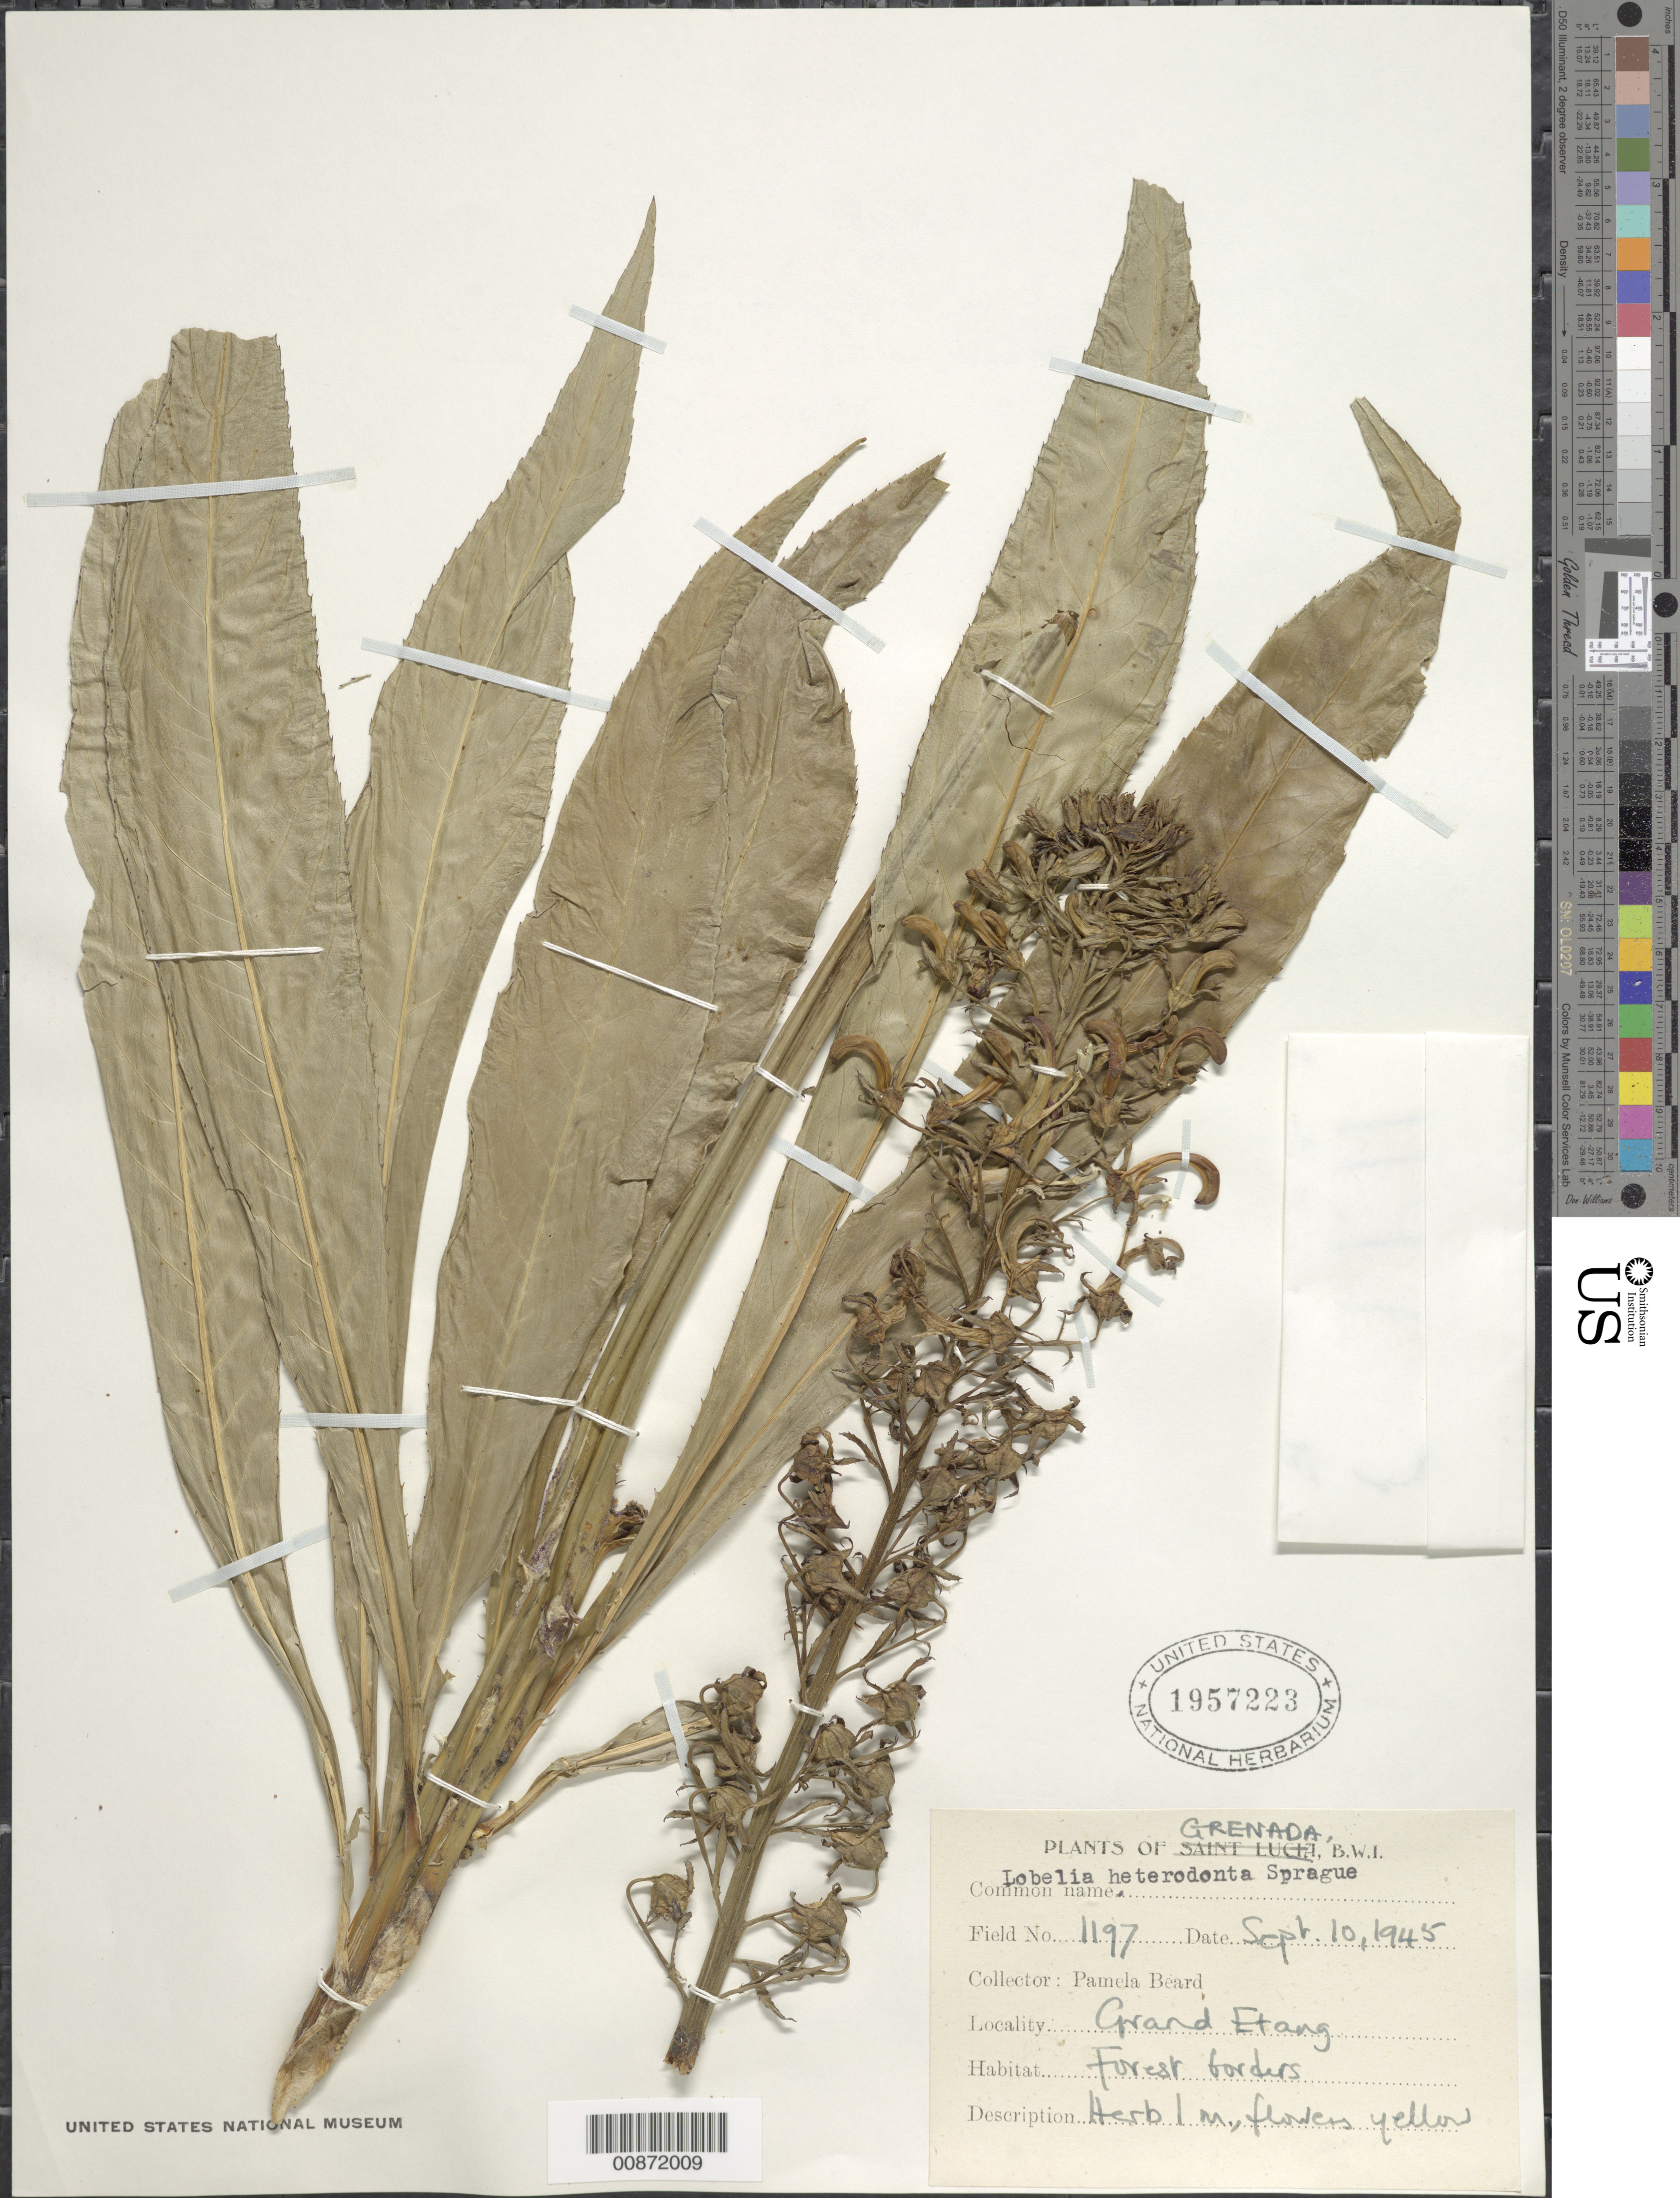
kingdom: Plantae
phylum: Tracheophyta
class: Magnoliopsida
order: Asterales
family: Campanulaceae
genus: Lobelia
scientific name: Lobelia heterodonta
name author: Sprague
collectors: P. Beard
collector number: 1107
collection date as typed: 10 Sep 1945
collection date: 1945-09-10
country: Grenada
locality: Grand Etang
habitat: Forest borders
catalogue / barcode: US 1957223